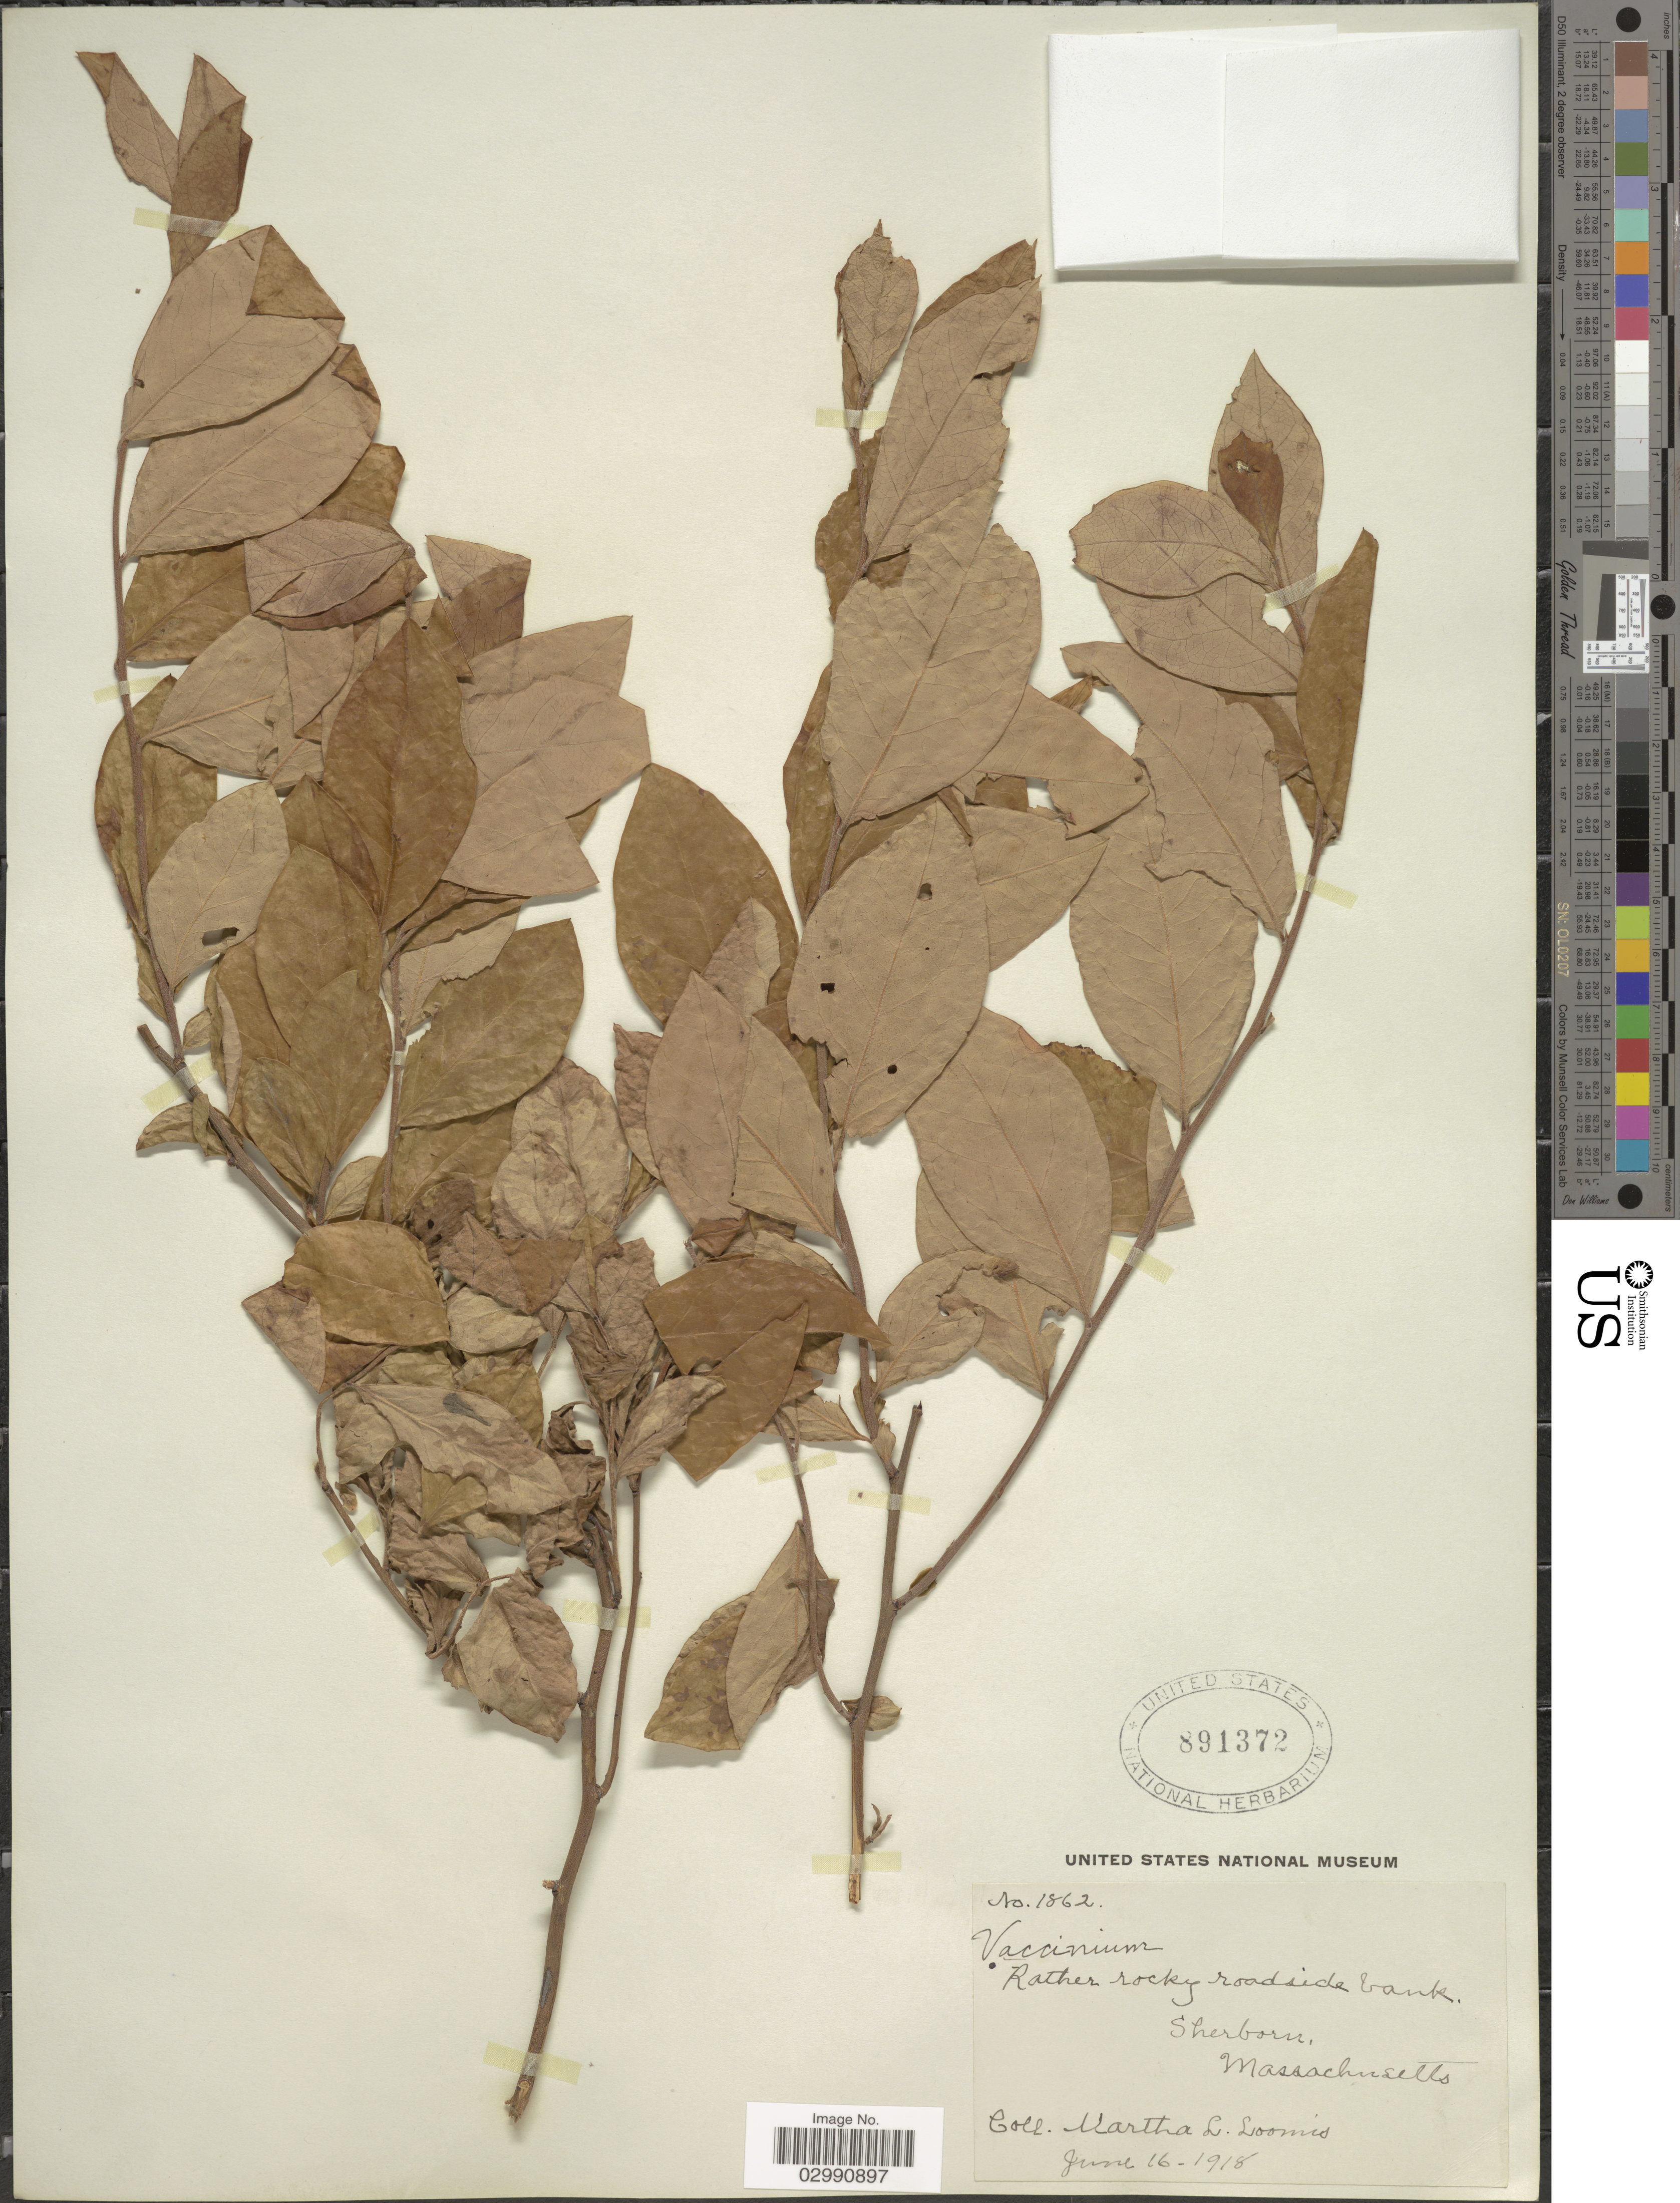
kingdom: Plantae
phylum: Tracheophyta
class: Magnoliopsida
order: Ericales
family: Ericaceae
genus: Vaccinium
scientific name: Vaccinium sp.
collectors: M. L. Loomis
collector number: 1862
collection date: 1918-06-16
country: United States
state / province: Massachusetts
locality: Sherborn.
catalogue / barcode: US 891372